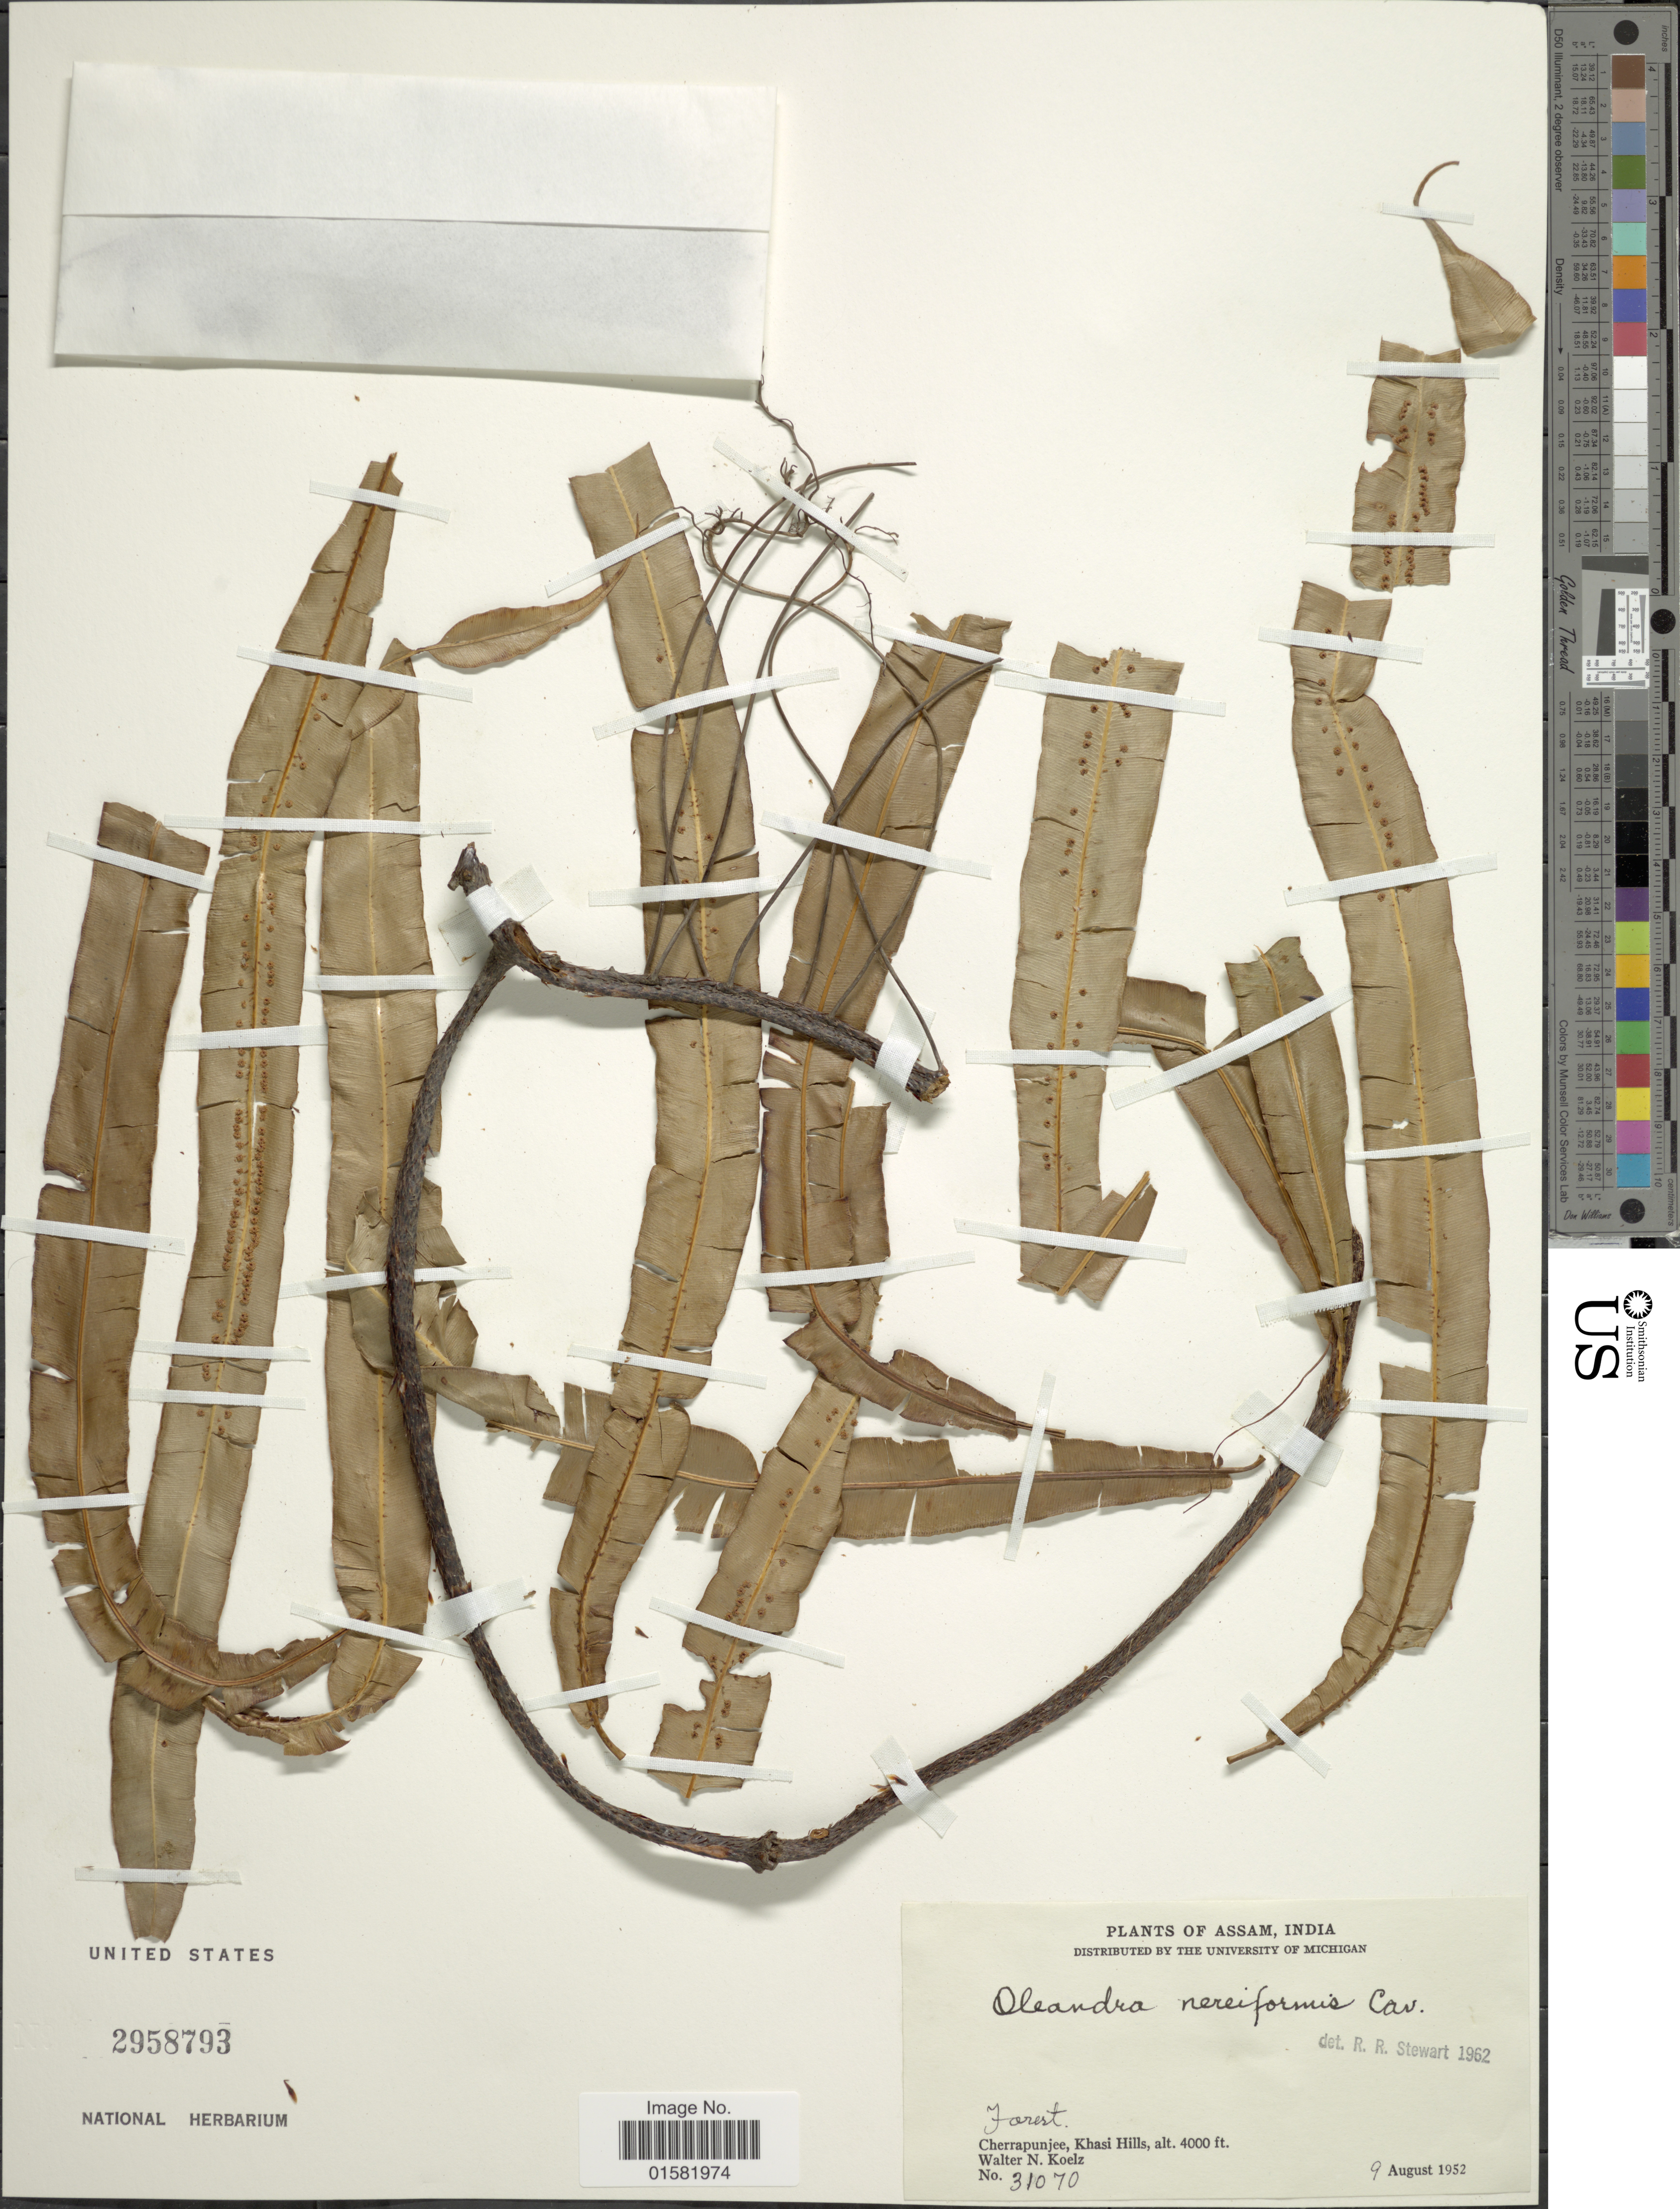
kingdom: Plantae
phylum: Tracheophyta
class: Polypodiopsida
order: Polypodiales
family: Oleandraceae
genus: Oleandra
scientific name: Oleandra neriiformis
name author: Cav.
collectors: W. N. Koelz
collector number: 31070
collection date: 1952-08-09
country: India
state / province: Meghalaya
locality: Assam, India, Cherrapunjee, Khasi Hills.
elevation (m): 1219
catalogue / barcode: US 2958793